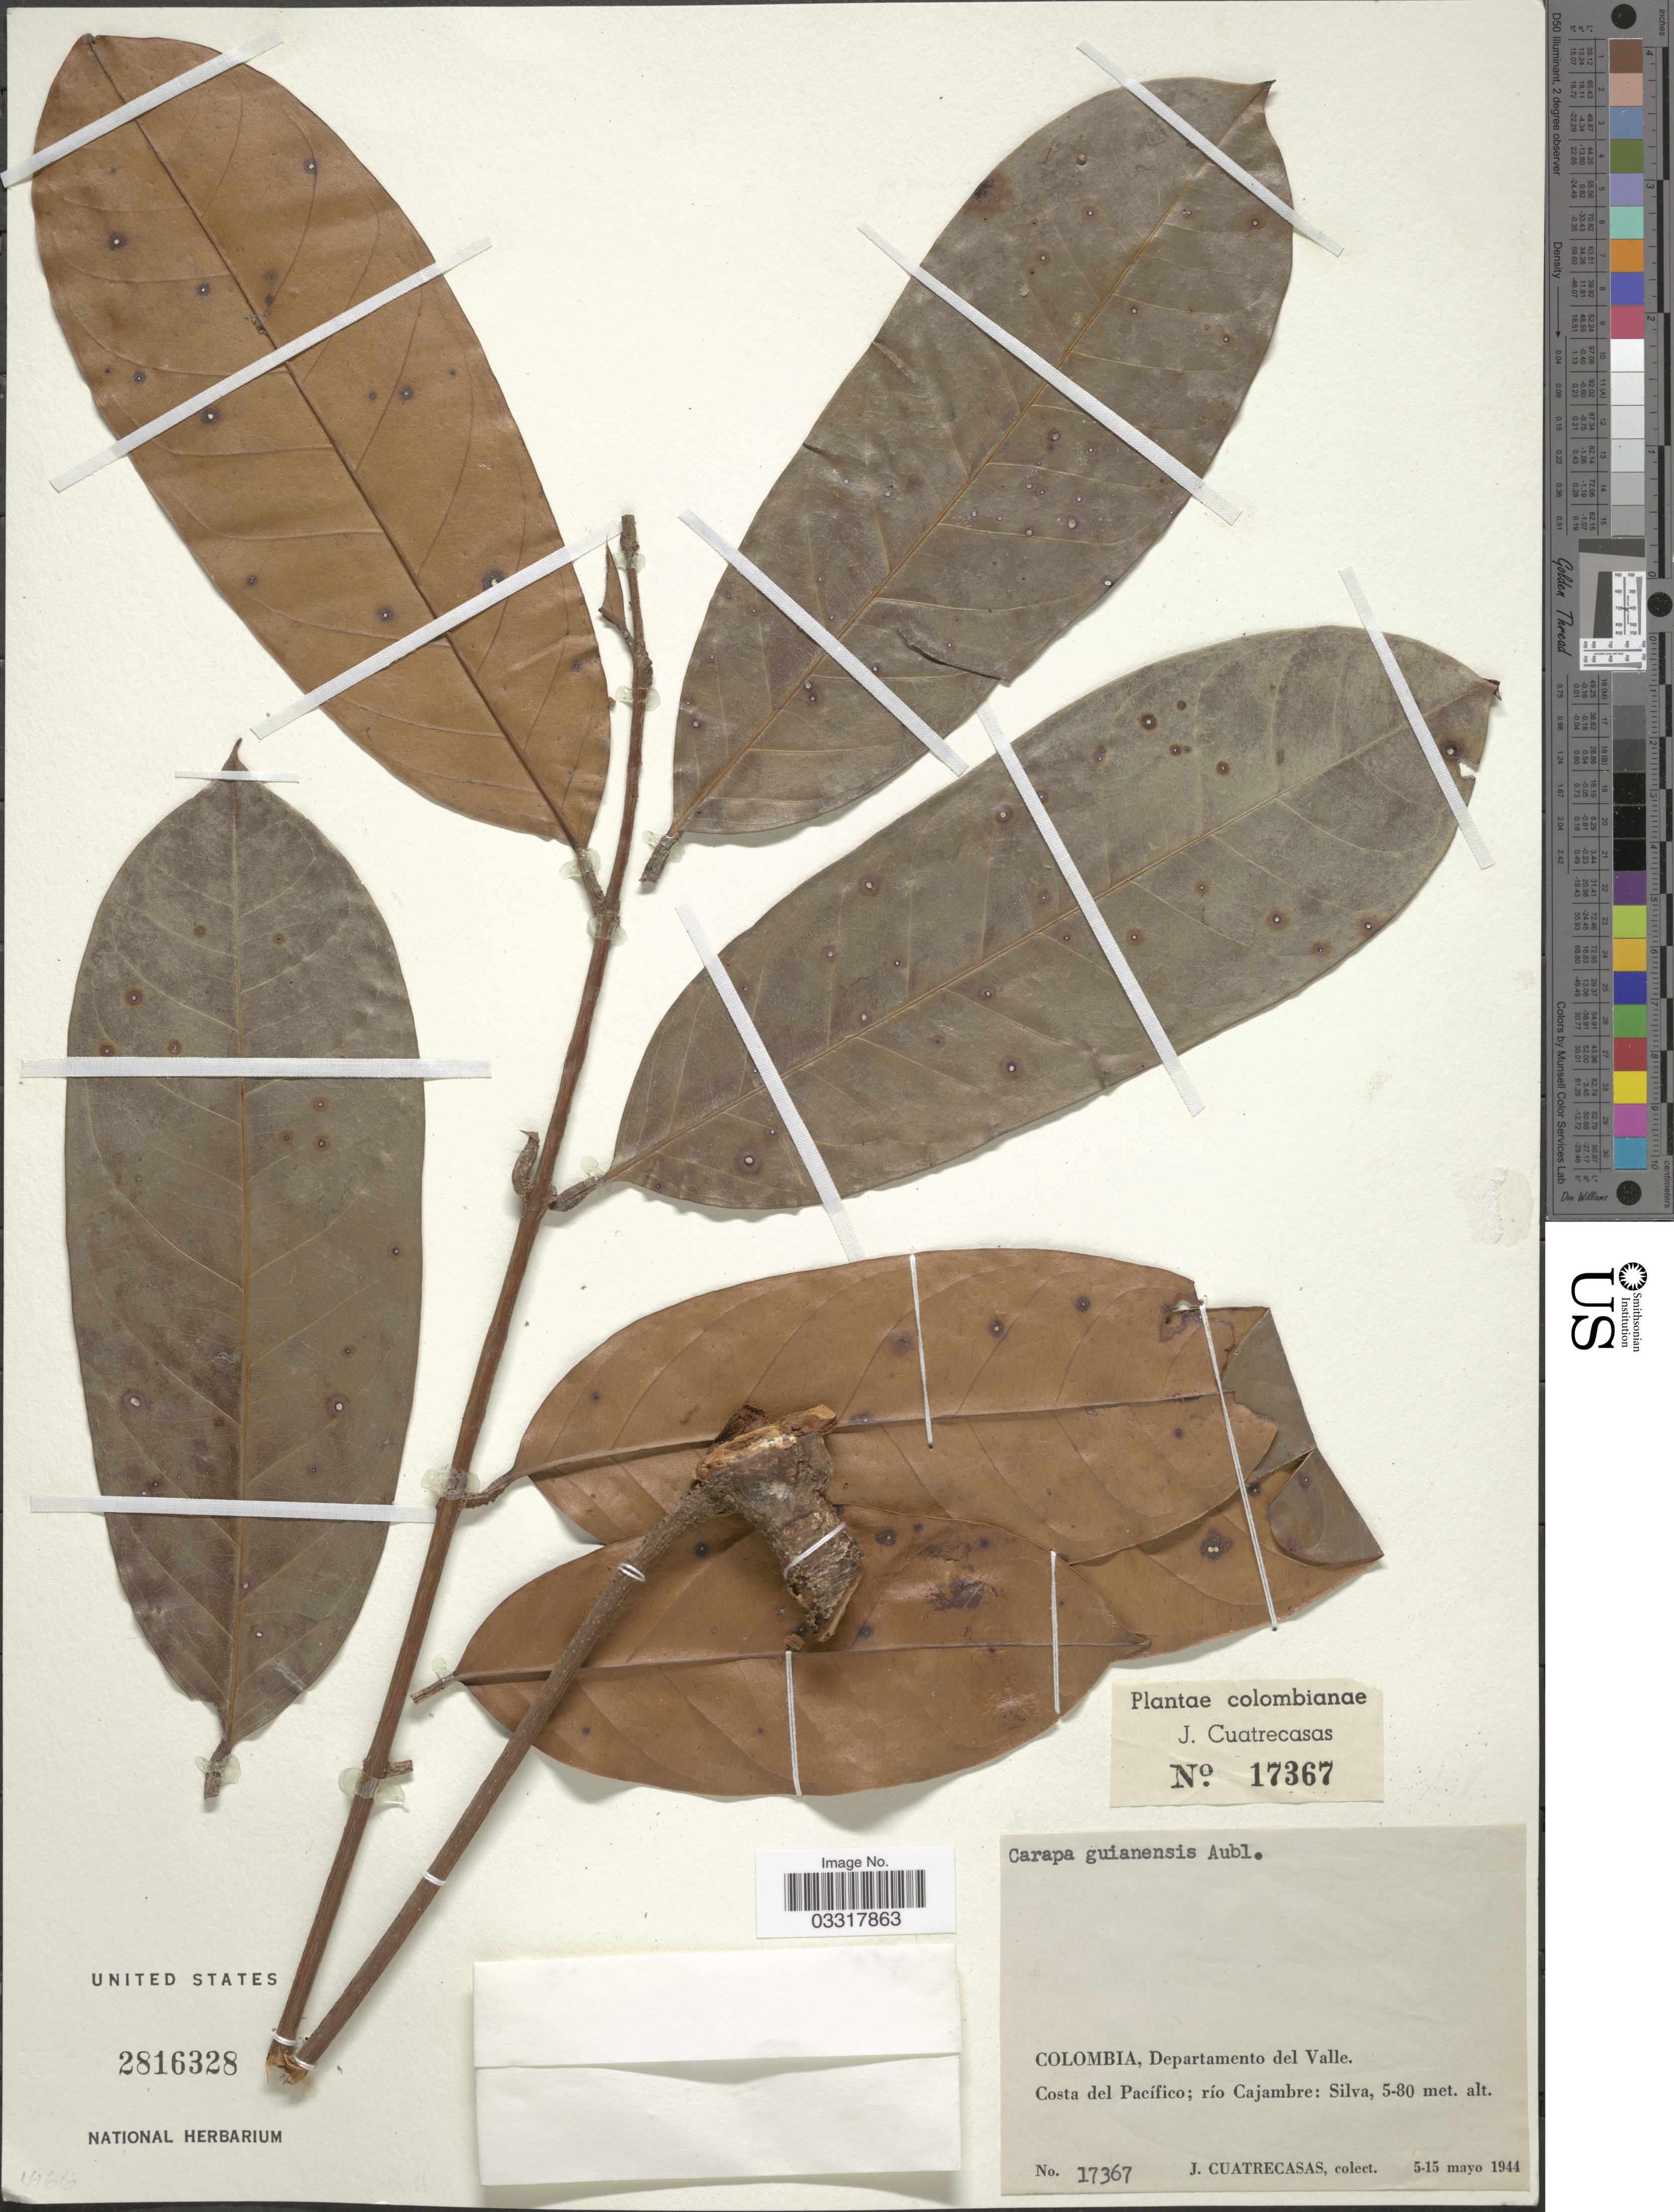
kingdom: Plantae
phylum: Tracheophyta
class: Magnoliopsida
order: Sapindales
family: Meliaceae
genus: Carapa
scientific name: Carapa guianensis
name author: Aubl.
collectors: J. Cuatrecasas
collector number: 17367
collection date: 1944-05-05/1944-05-15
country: Colombia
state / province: Valle del Cauca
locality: Departamento del Valle. Costa del Pacífico; río Cajambre.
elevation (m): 5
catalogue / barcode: US 2816328